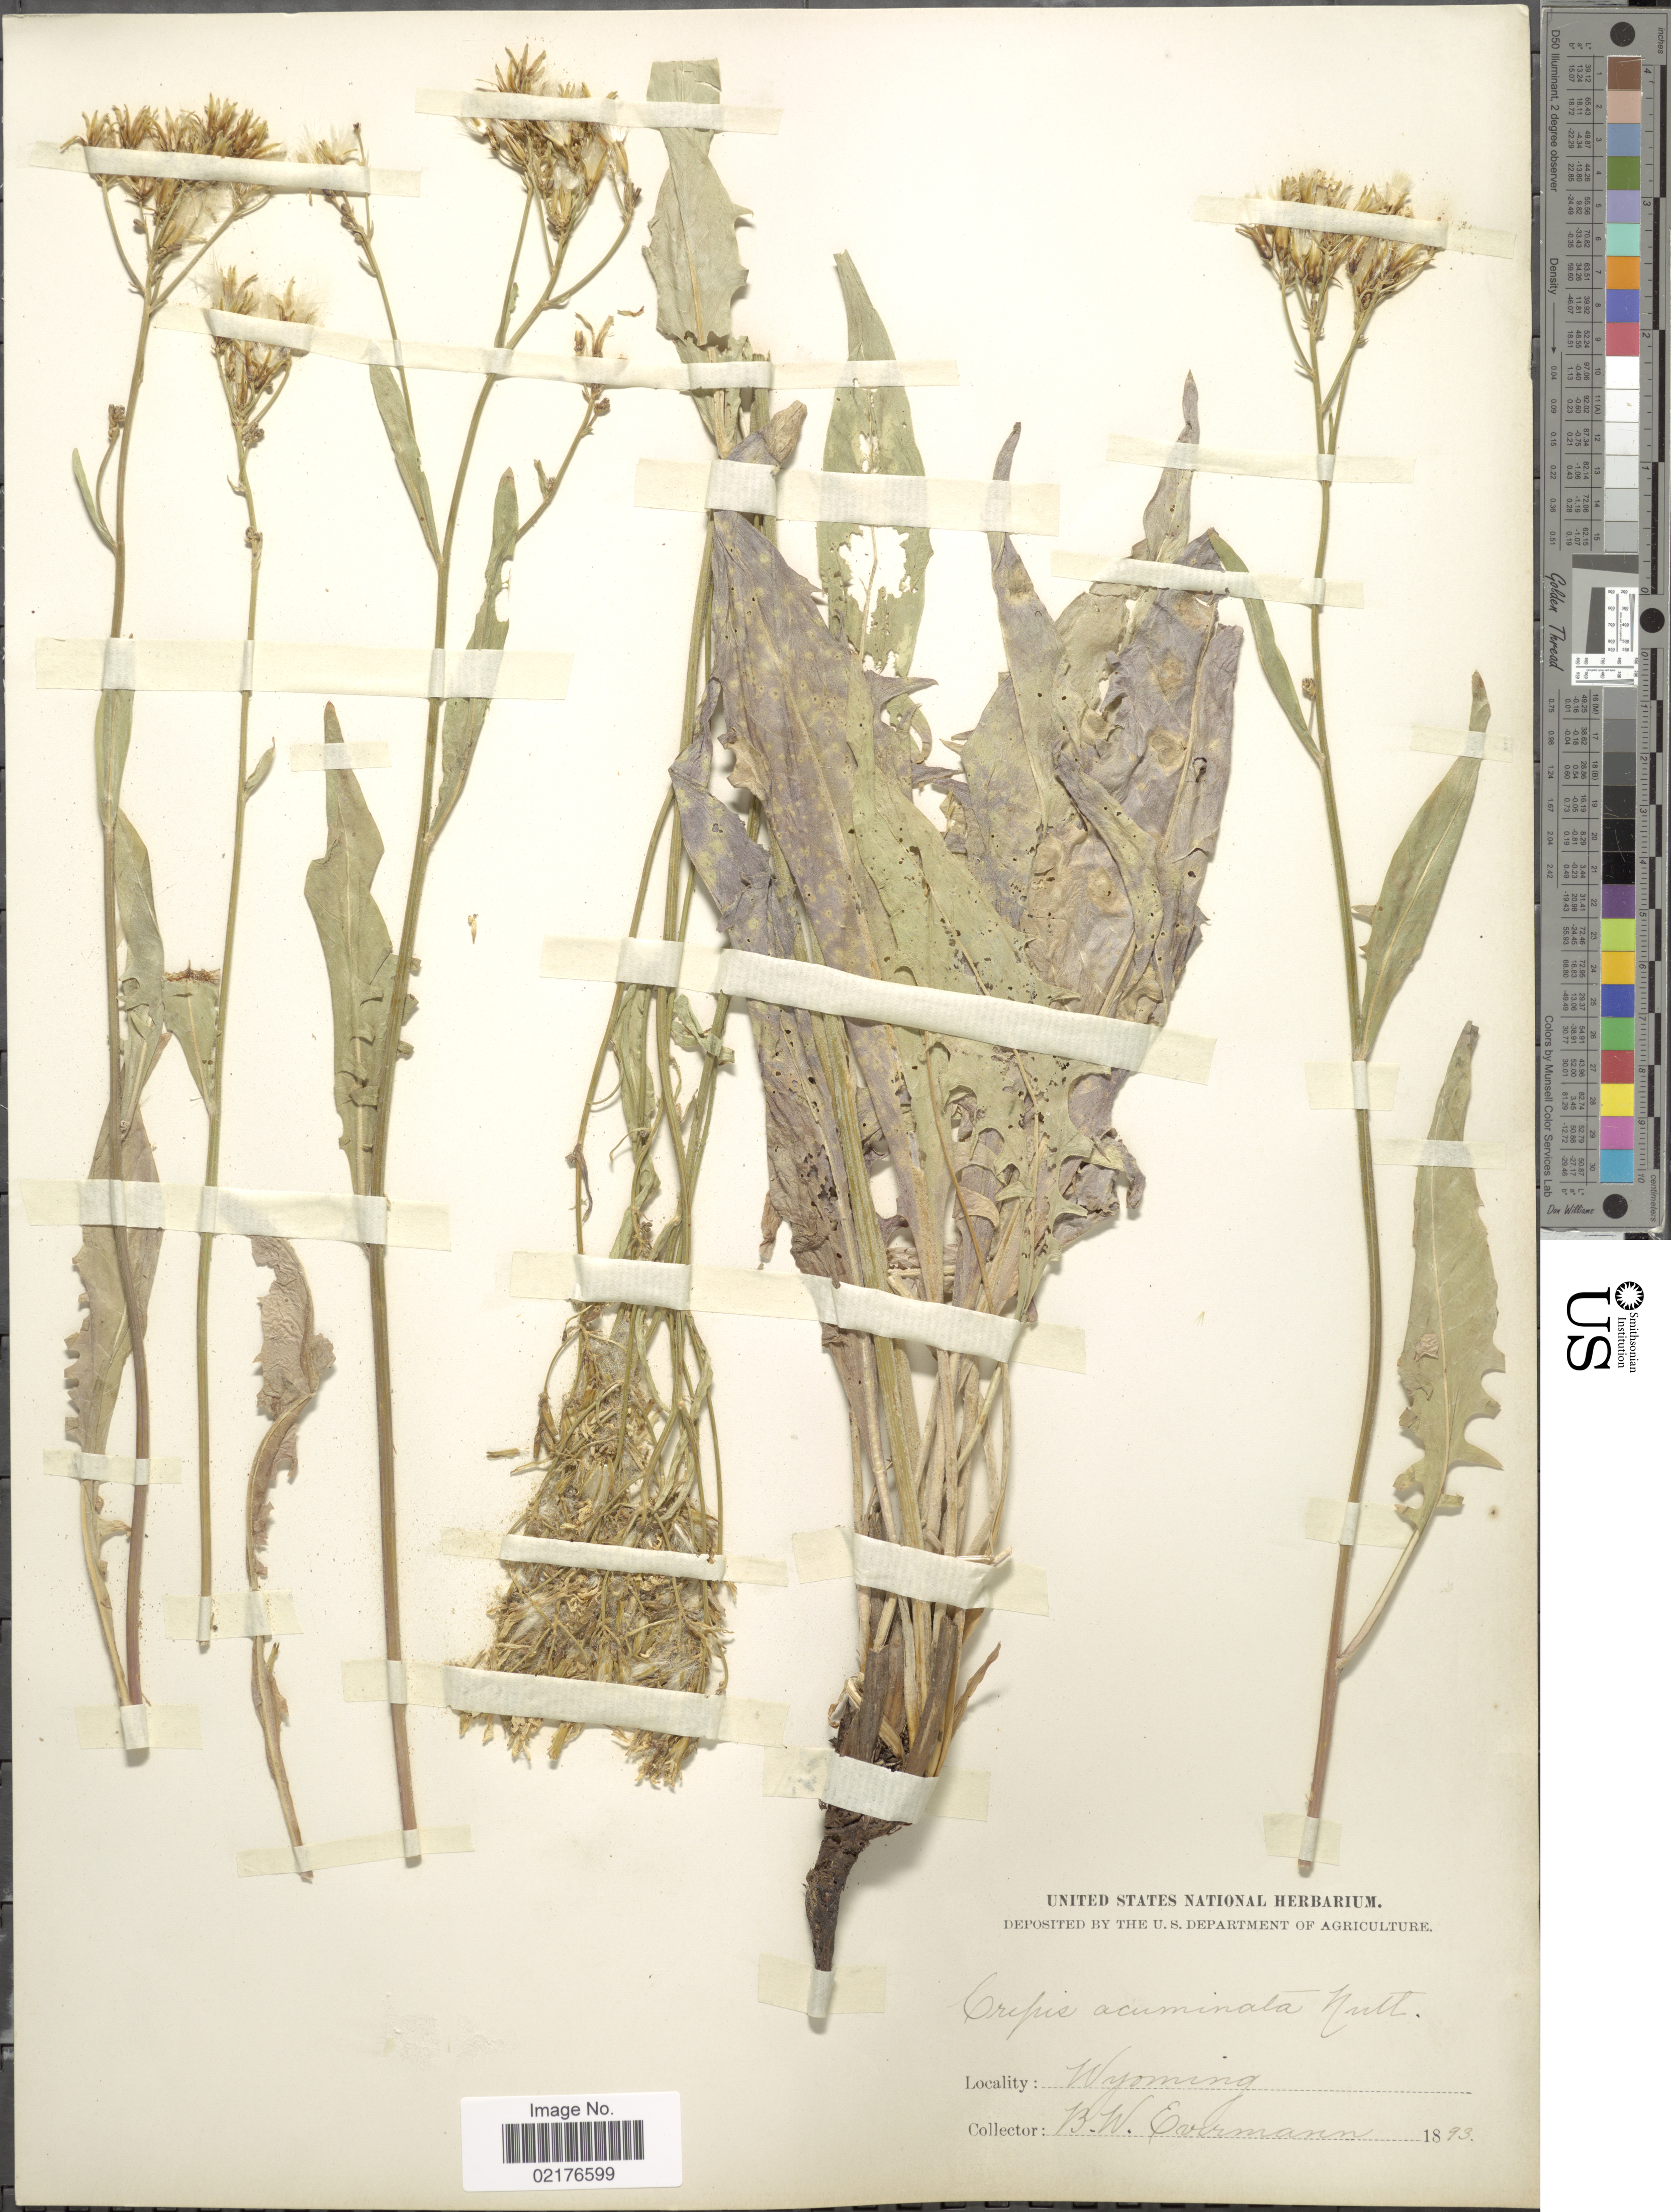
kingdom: Plantae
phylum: Tracheophyta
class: Magnoliopsida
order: Asterales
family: Asteraceae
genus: Crepis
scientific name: Crepis acuminata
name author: Nutt.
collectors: B. W. Evermann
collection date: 1893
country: United States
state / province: Wyoming